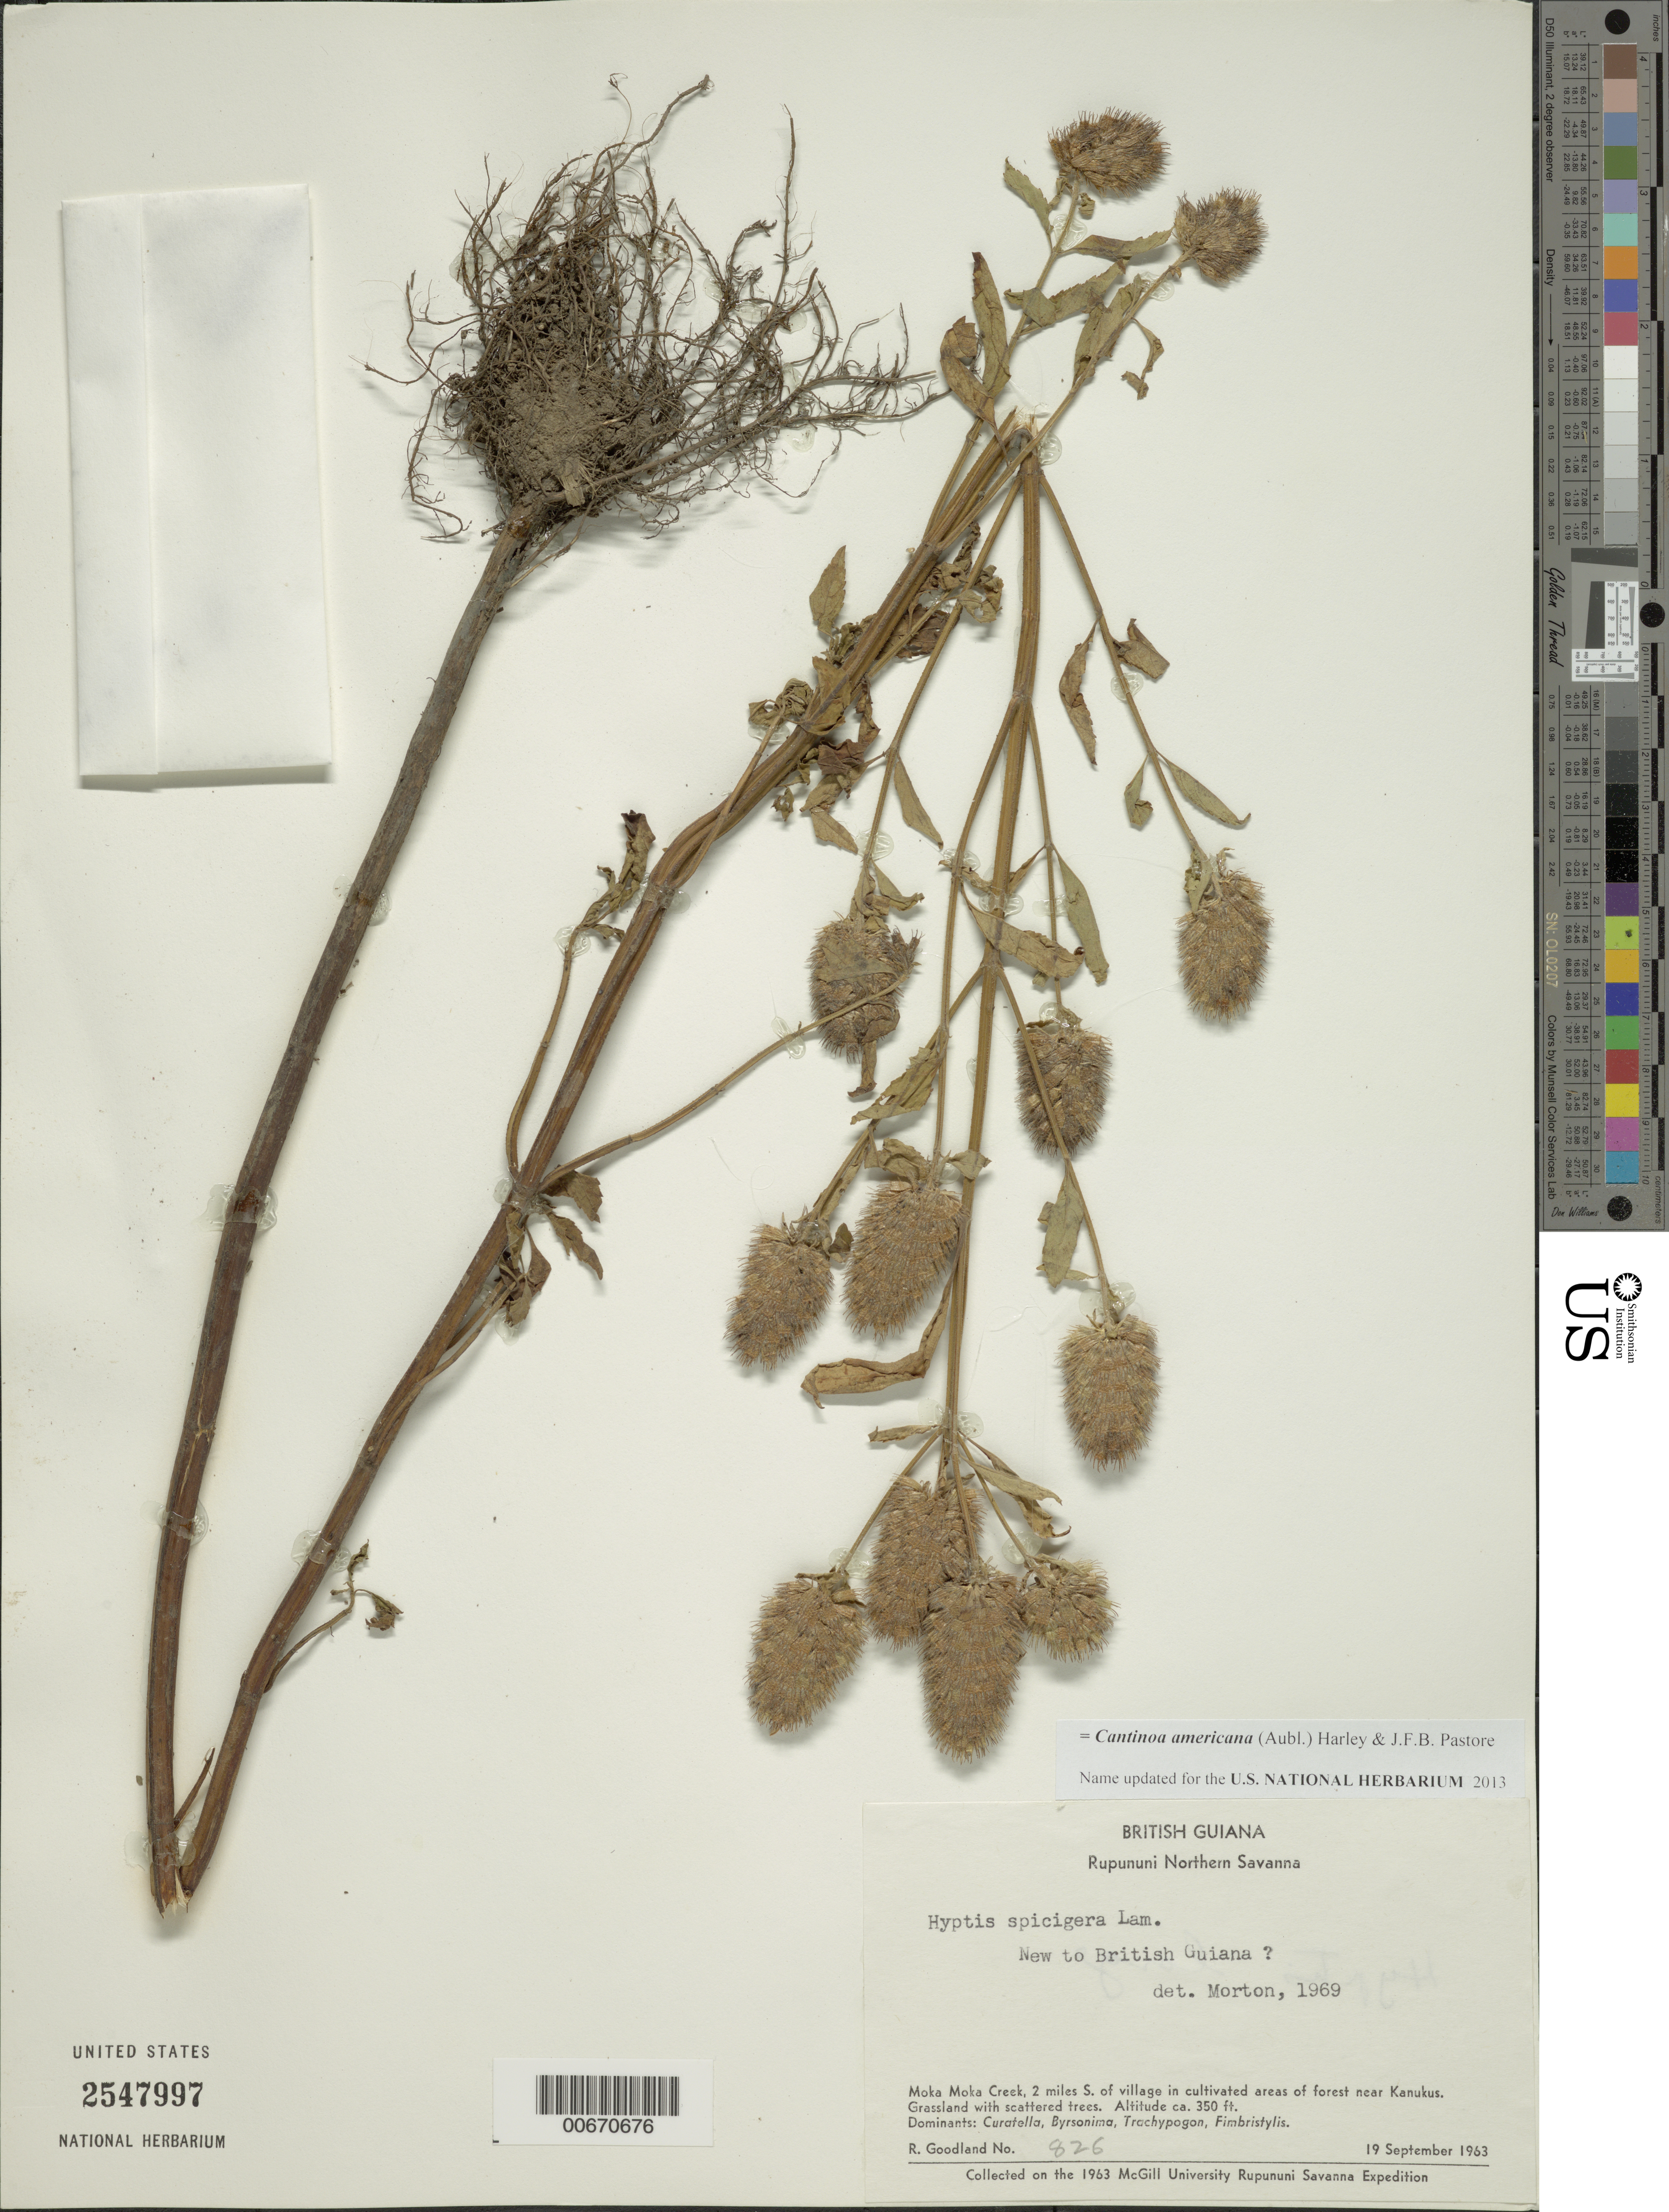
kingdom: Plantae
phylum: Tracheophyta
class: Magnoliopsida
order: Lamiales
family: Lamiaceae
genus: Hyptis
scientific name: Hyptis spicigera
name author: Lam.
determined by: Morton, --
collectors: R. Goodland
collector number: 826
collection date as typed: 19-Sep-63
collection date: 1963-09-19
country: Guyana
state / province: U. Takutu-U. Essequibo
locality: Rupununi Northern Savanna, Moka Moka Creek, 2 mi. S of village, near Kanukus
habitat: Grassland with scattered trees. Dominants: Curatella, Byrsonima, Trachypogon, Fimbristylis; in cultivated areas of forest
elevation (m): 107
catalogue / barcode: US 2547997